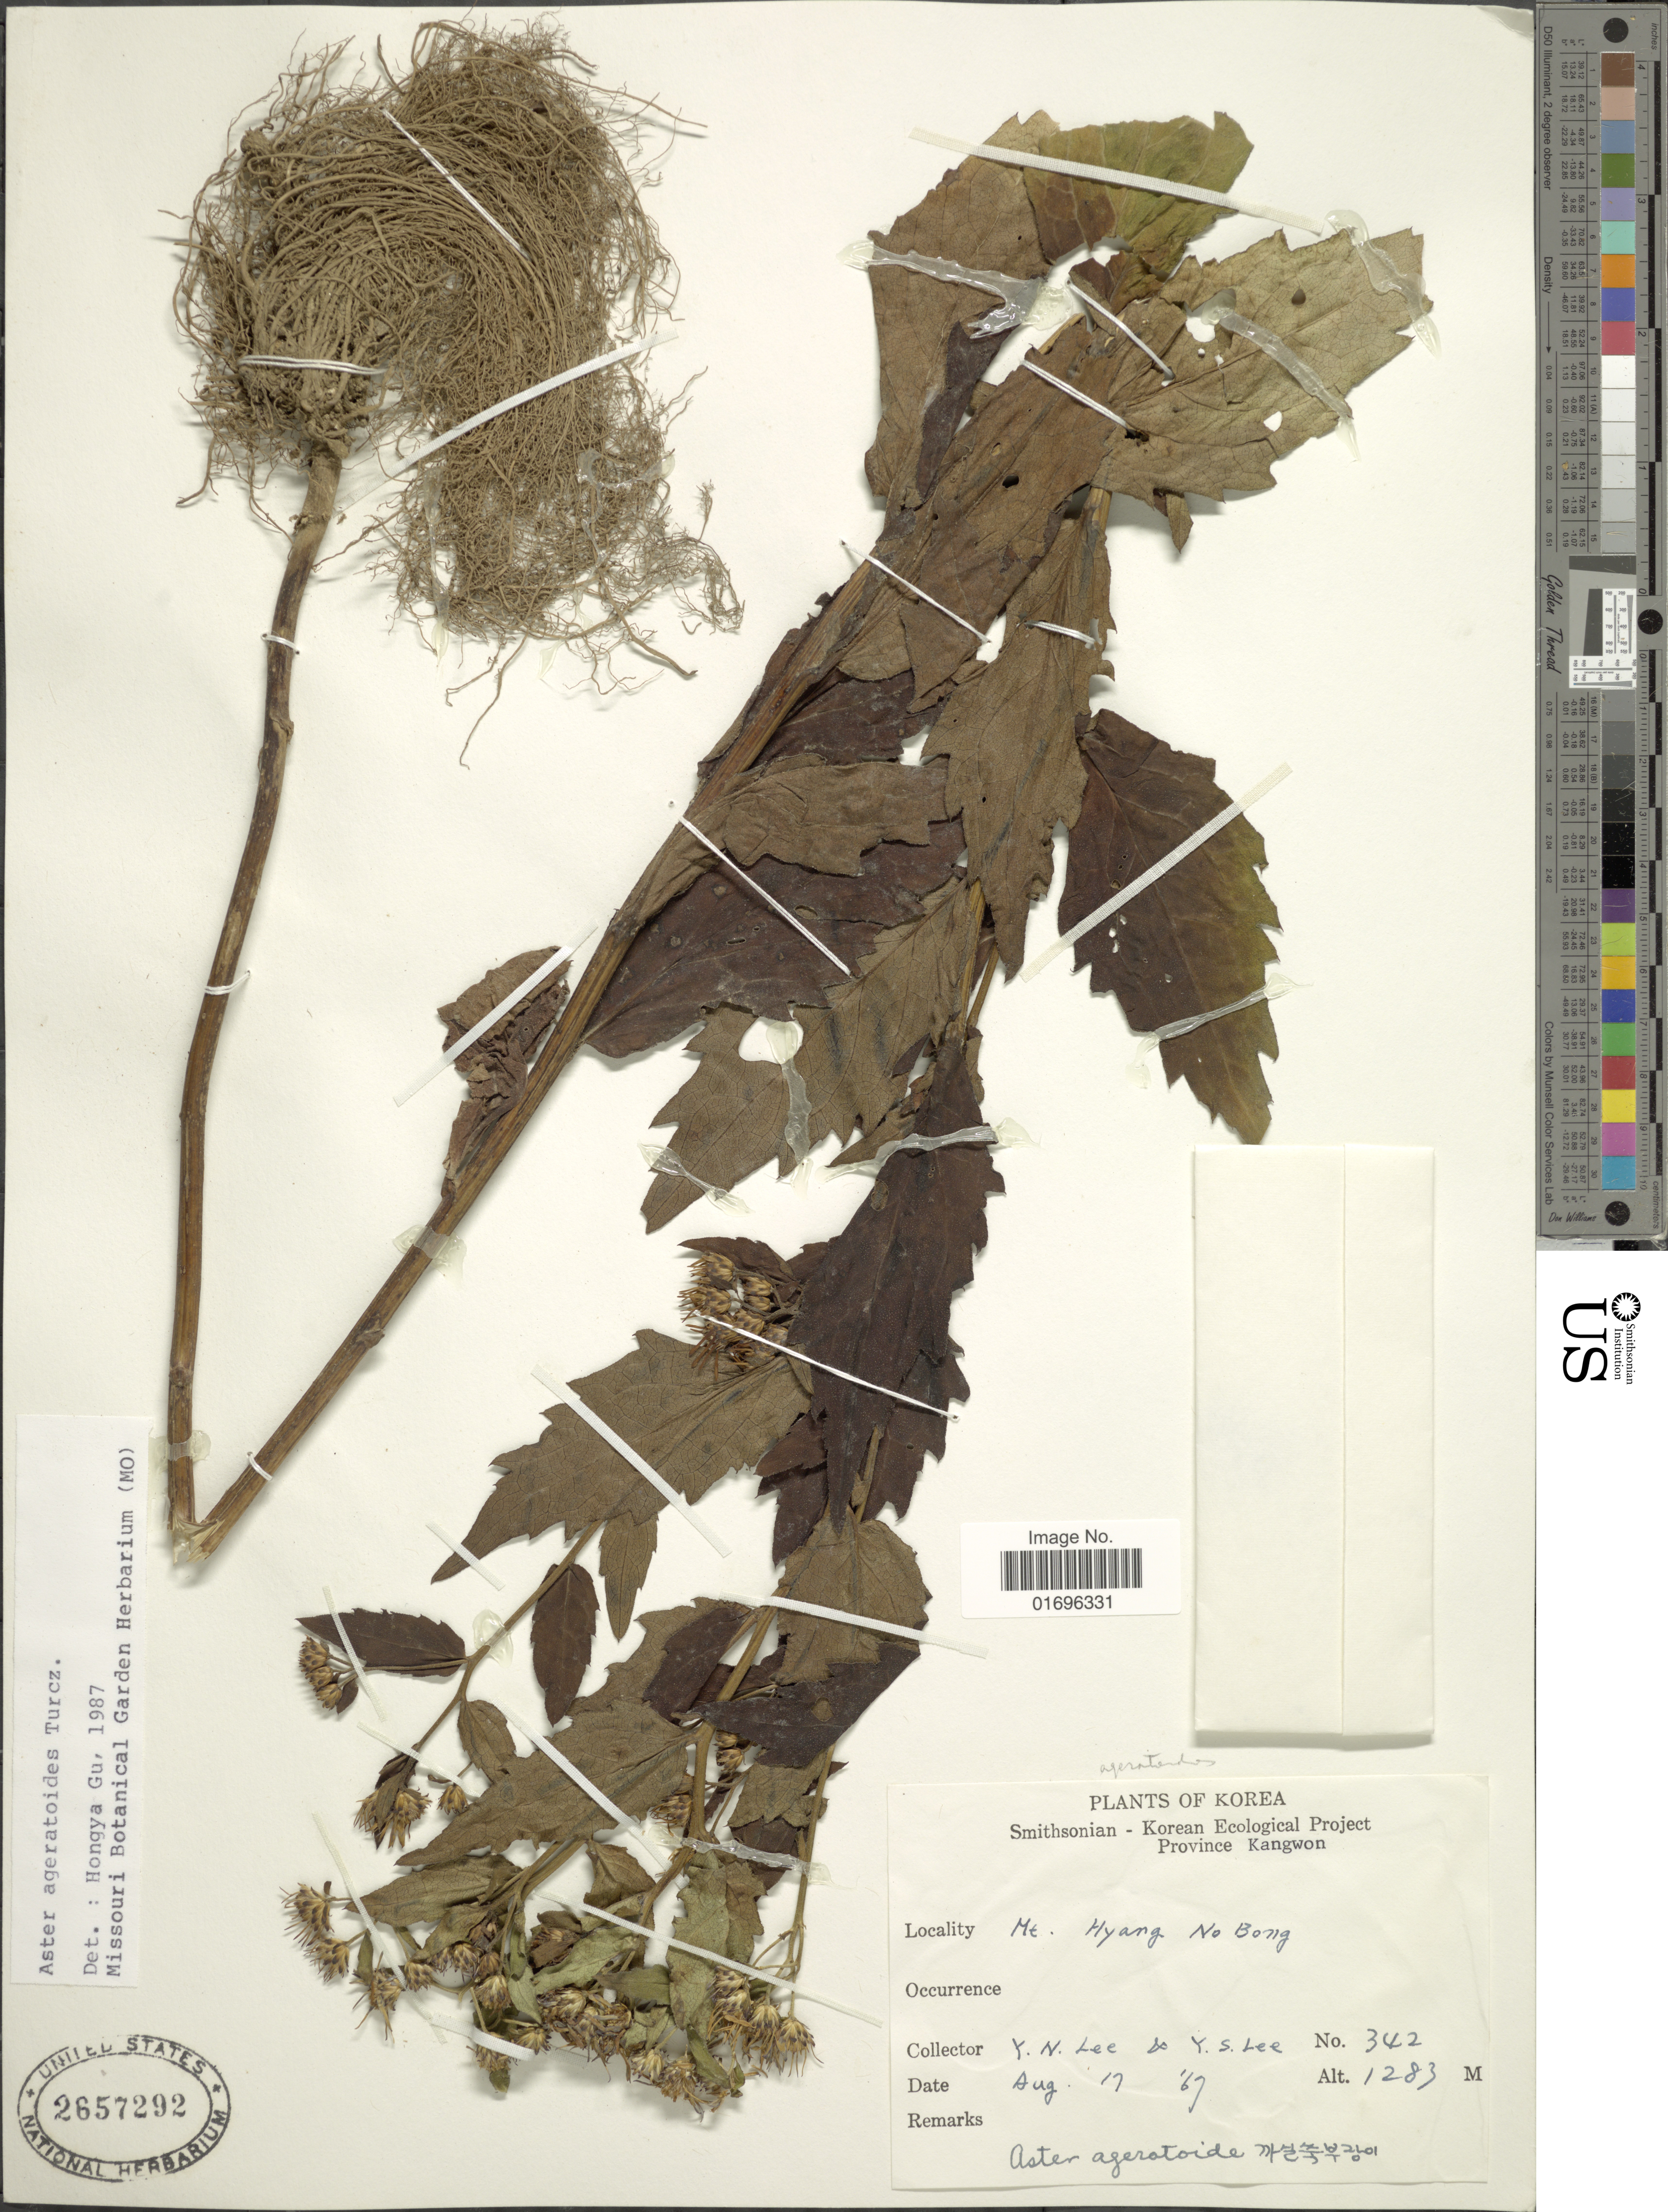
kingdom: Plantae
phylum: Tracheophyta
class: Magnoliopsida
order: Asterales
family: Asteraceae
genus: Aster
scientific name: Aster ageratoides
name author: Turcz.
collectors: Y. N. Lee & Y. S. Lee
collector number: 342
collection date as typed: Transcribed d/m/y: 17/8/67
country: North Korea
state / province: Kangwon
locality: Province Kangwon. Mt. Hyang No Bong.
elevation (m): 1283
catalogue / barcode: US 2657292